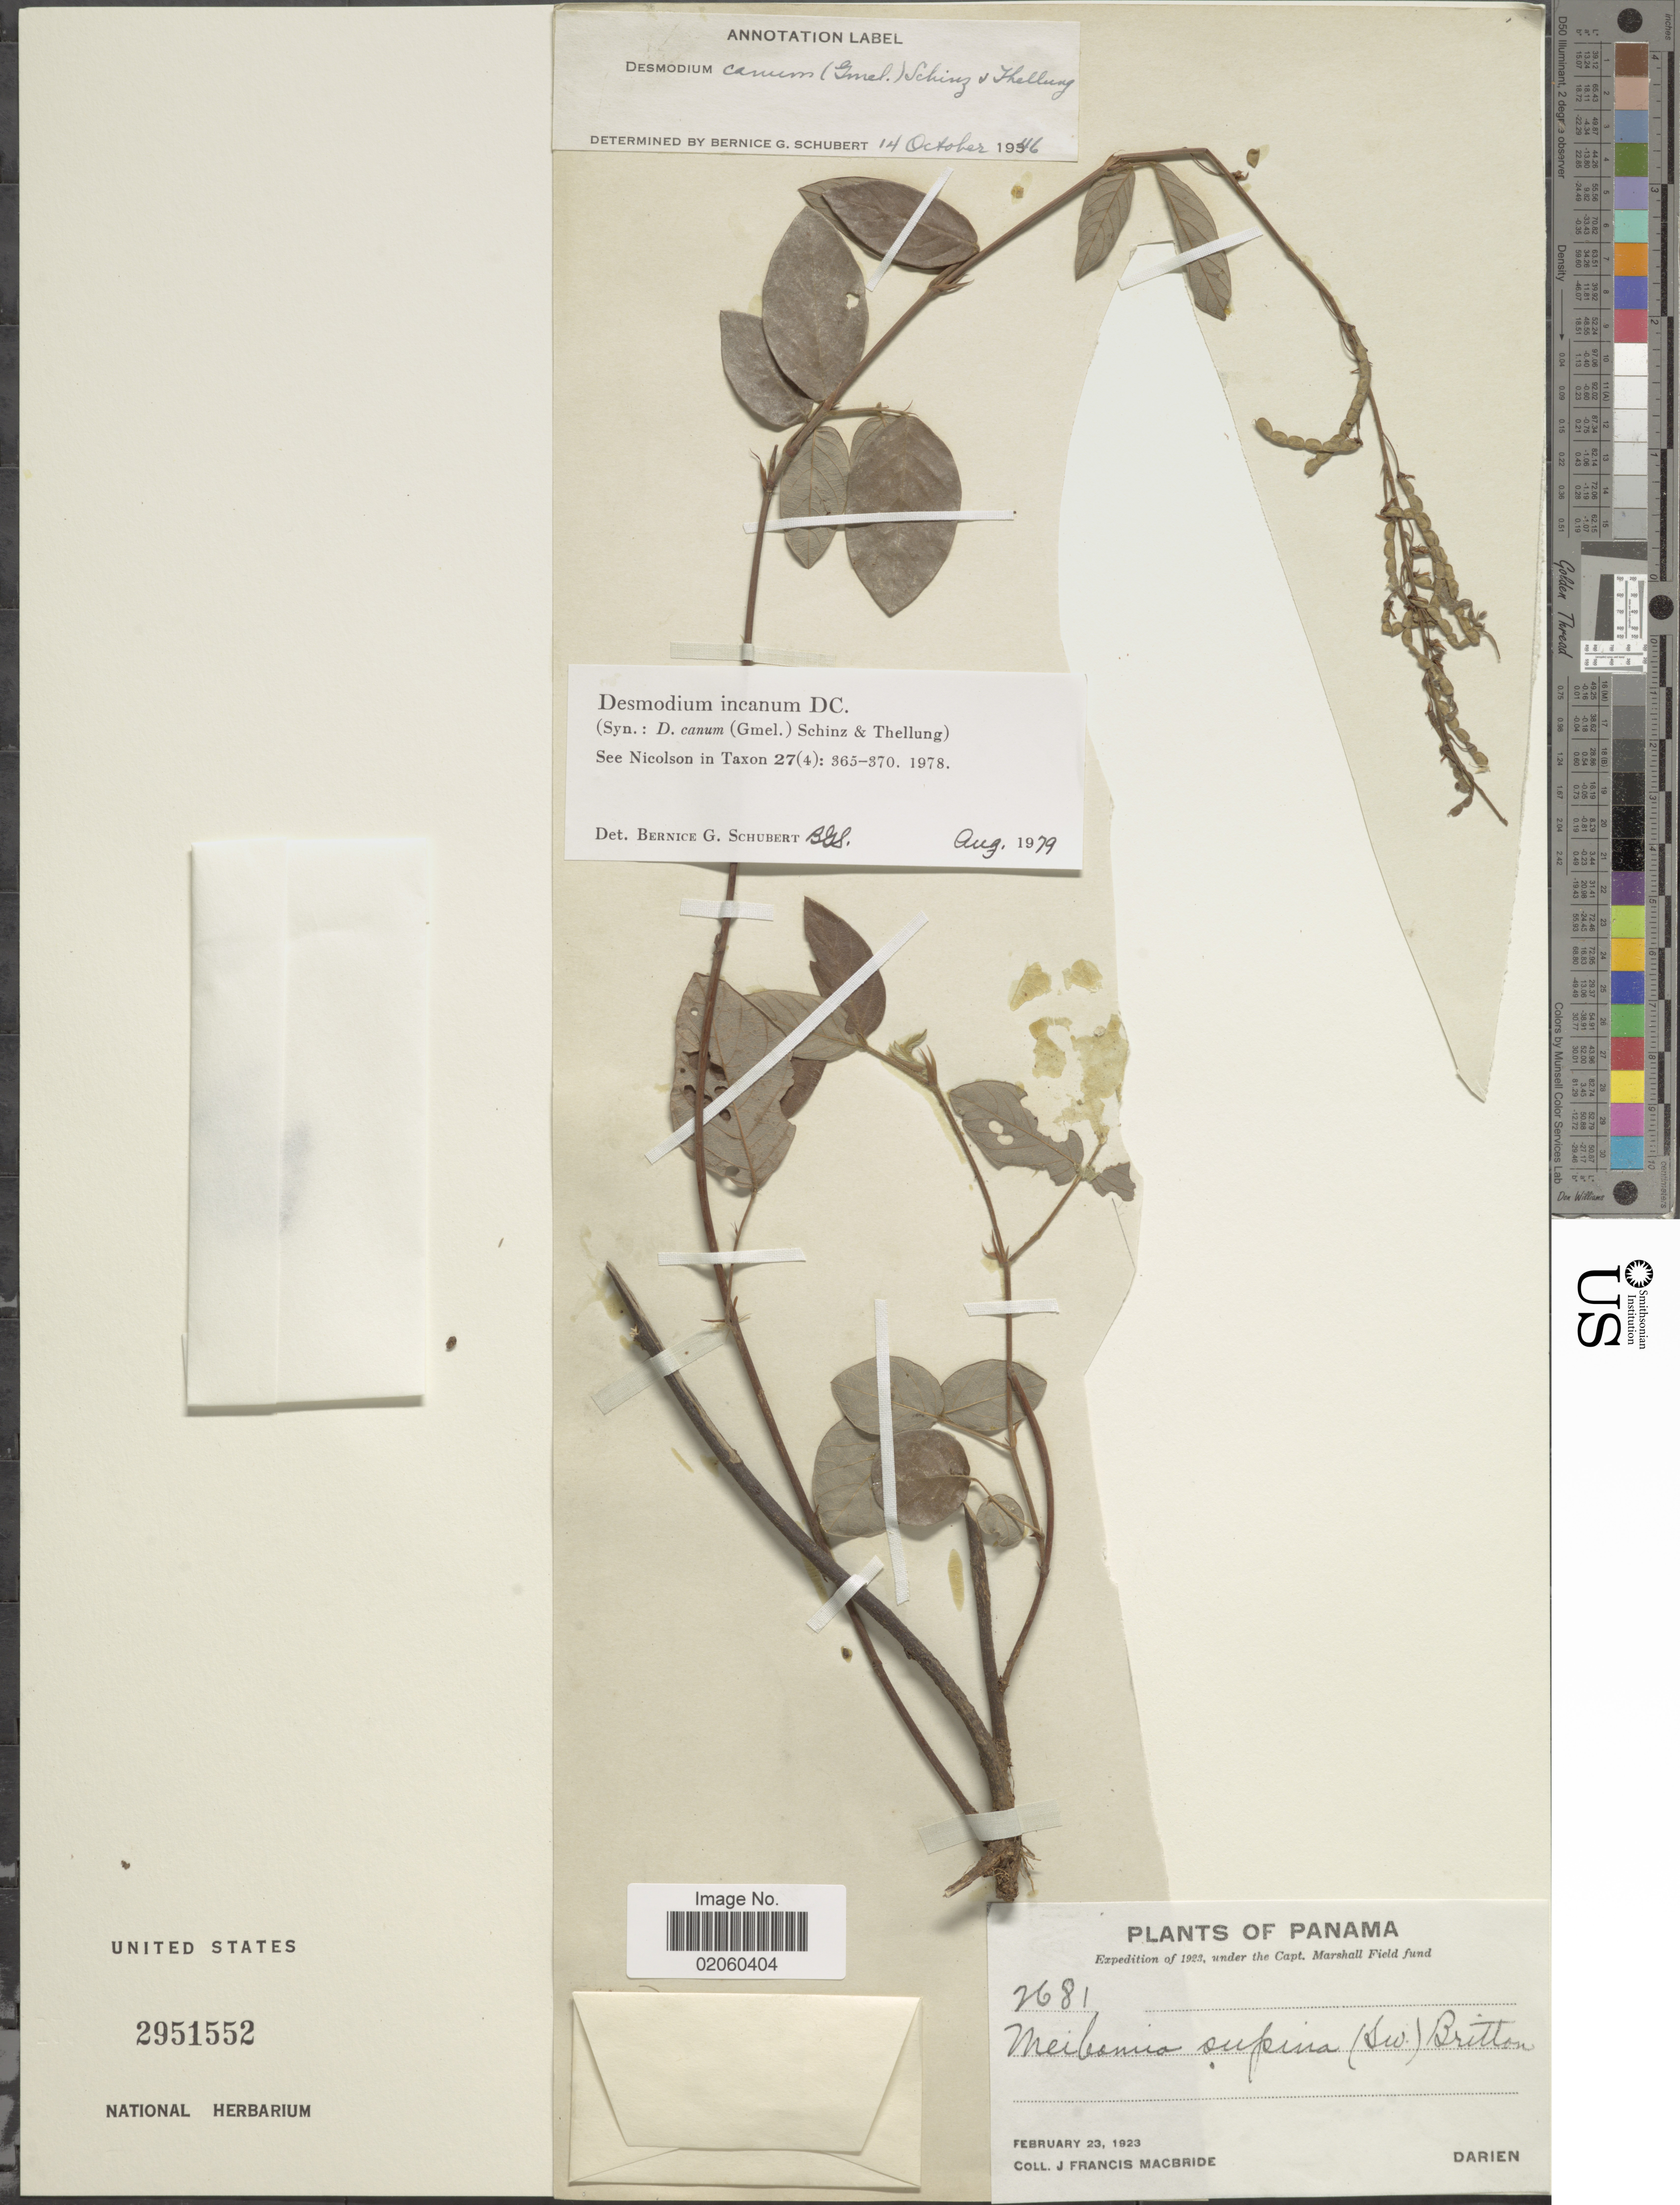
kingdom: Plantae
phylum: Tracheophyta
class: Magnoliopsida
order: Fabales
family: Fabaceae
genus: Desmodium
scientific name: Desmodium incanum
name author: (Sw.) DC.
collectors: J. F. Macbride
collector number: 2681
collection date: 1923-02-23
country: Panama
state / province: Darién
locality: Darien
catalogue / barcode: US 2951552